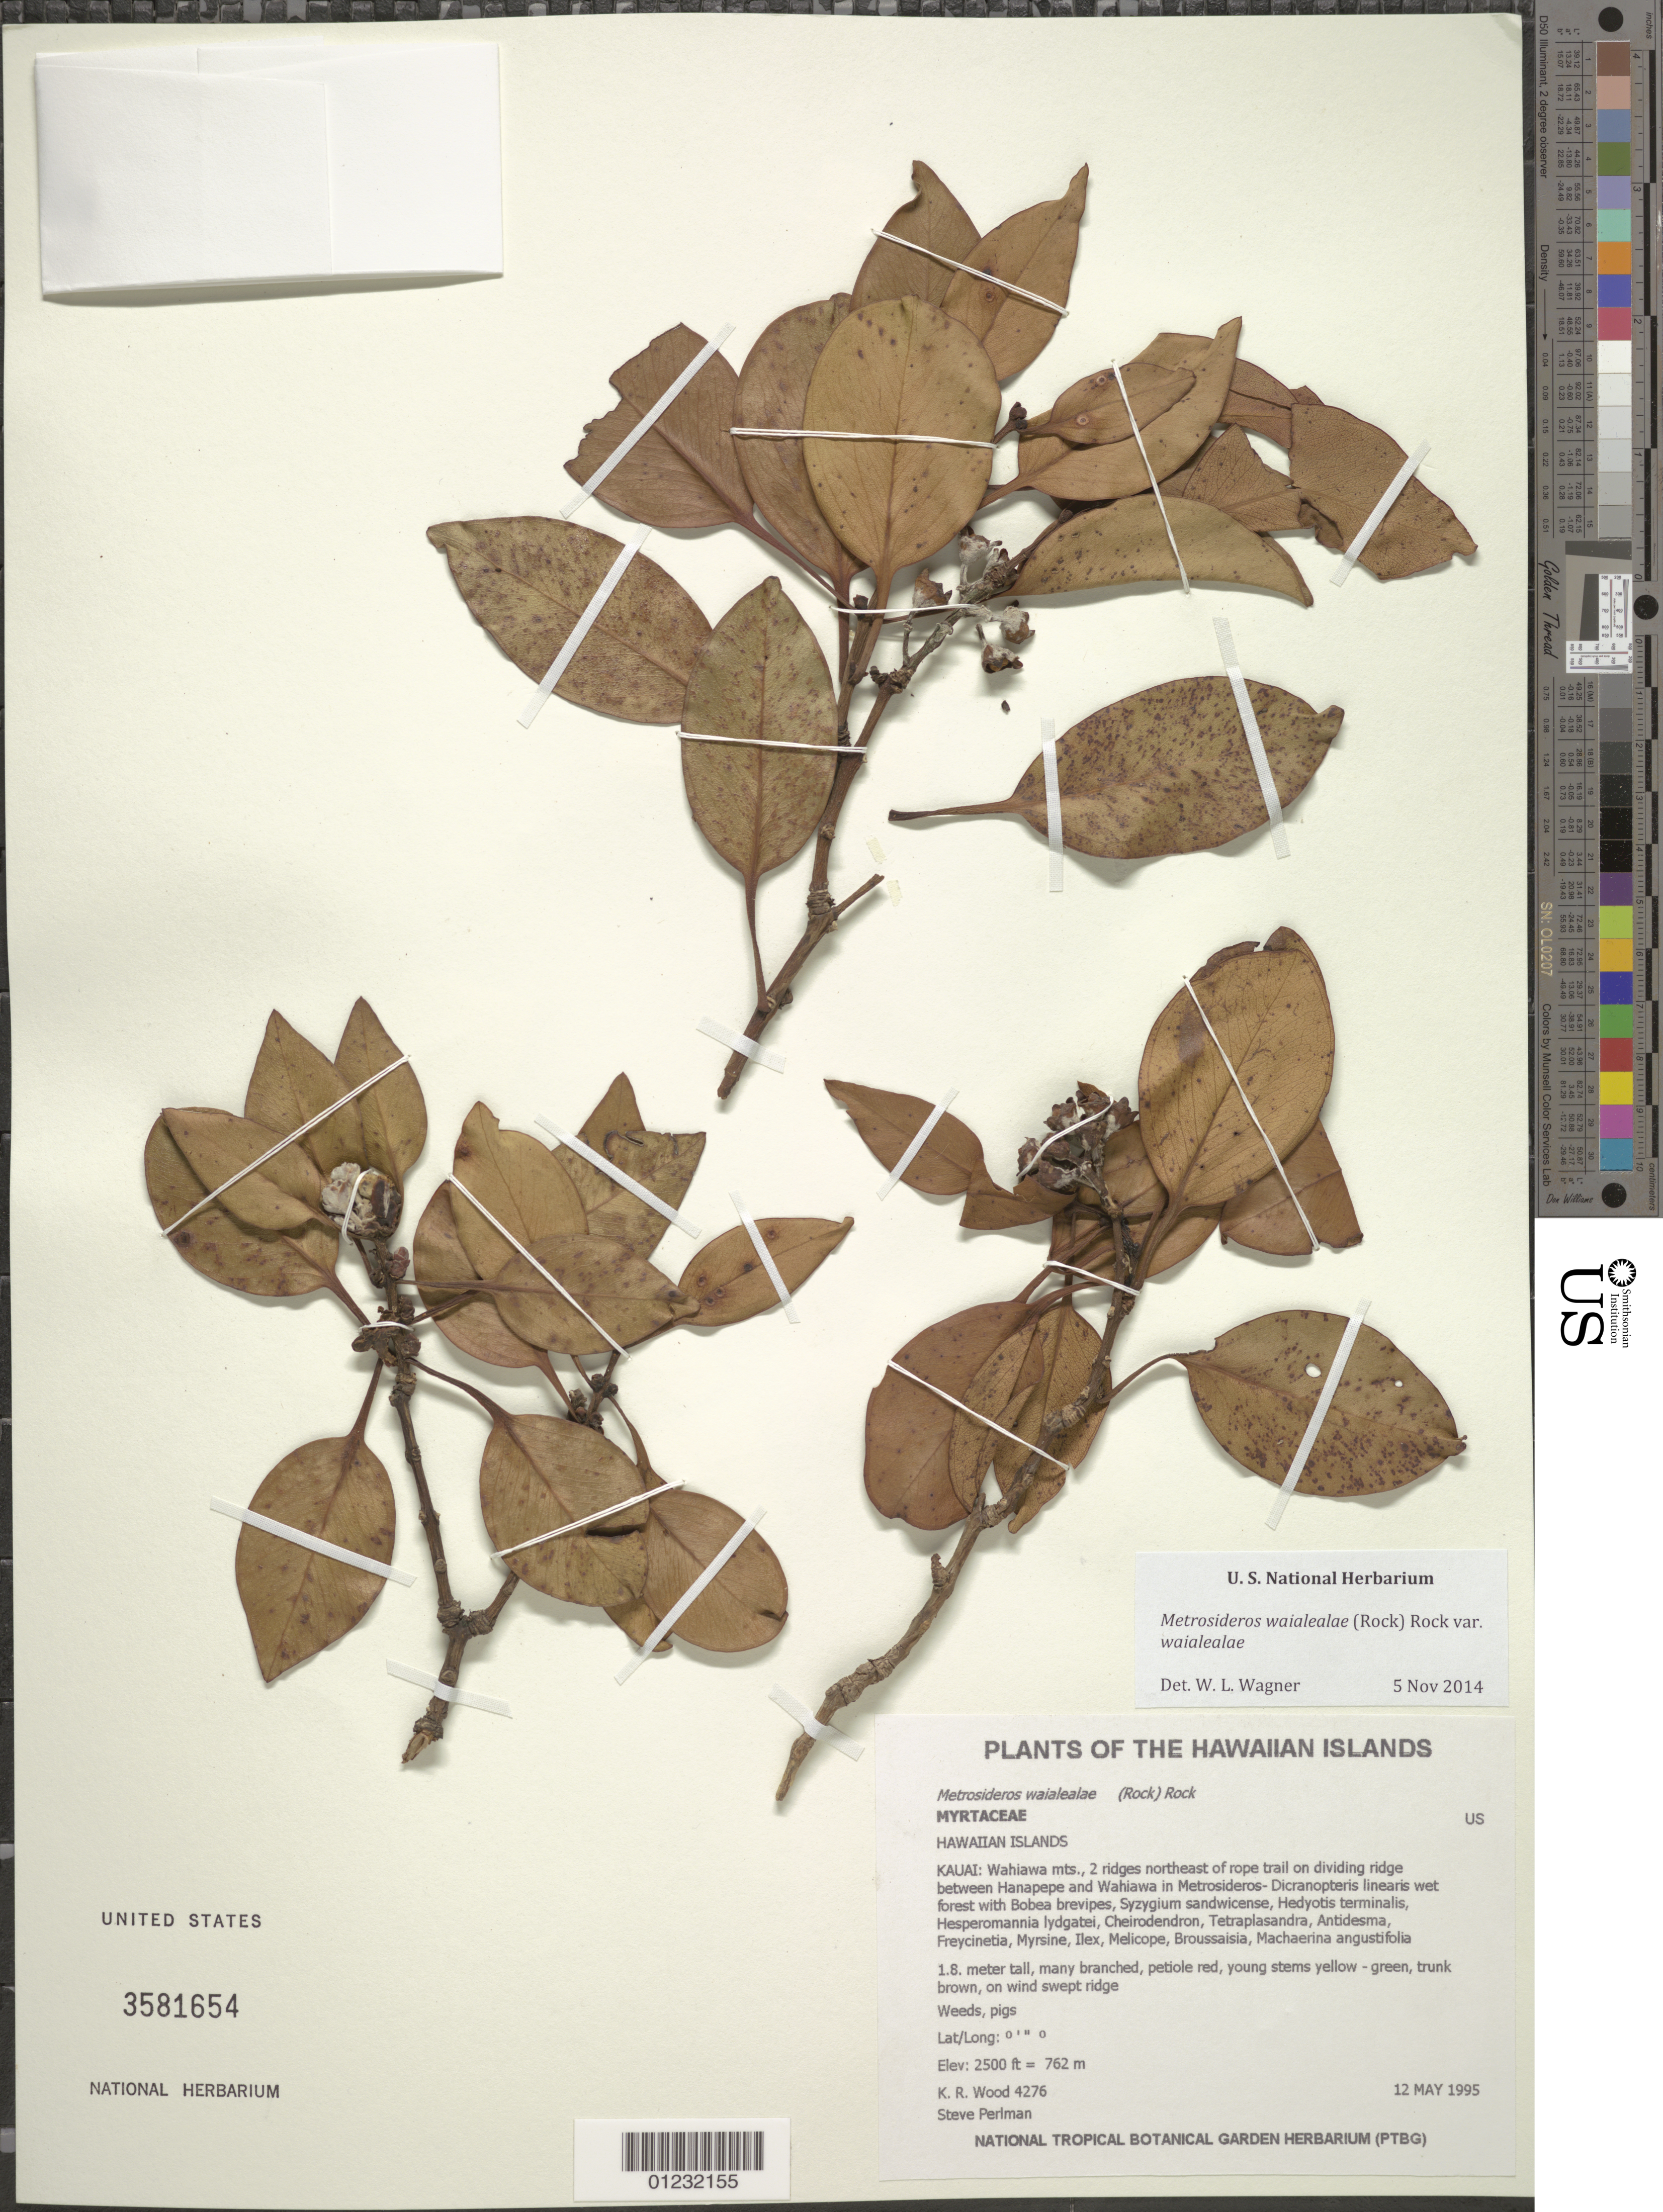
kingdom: Plantae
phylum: Tracheophyta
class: Magnoliopsida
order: Myrtales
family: Myrtaceae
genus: Metrosideros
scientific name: Metrosideros waialealae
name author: Rock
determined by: Wagner, W. L., (BOT), Smithsonian Institution - National Museum of Natural History (UNITED STATES)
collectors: K. R. Wood & S. P. Perlman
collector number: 4276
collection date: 1995-05-12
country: United States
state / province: Hawaii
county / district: Kauai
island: Kaua'i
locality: Wahiawa Mts., 2 ridges northeast of rope trail on dividing ridge between Hanapepe and Wahiawa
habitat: On wind swept ridge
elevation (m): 762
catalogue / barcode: US 3581654